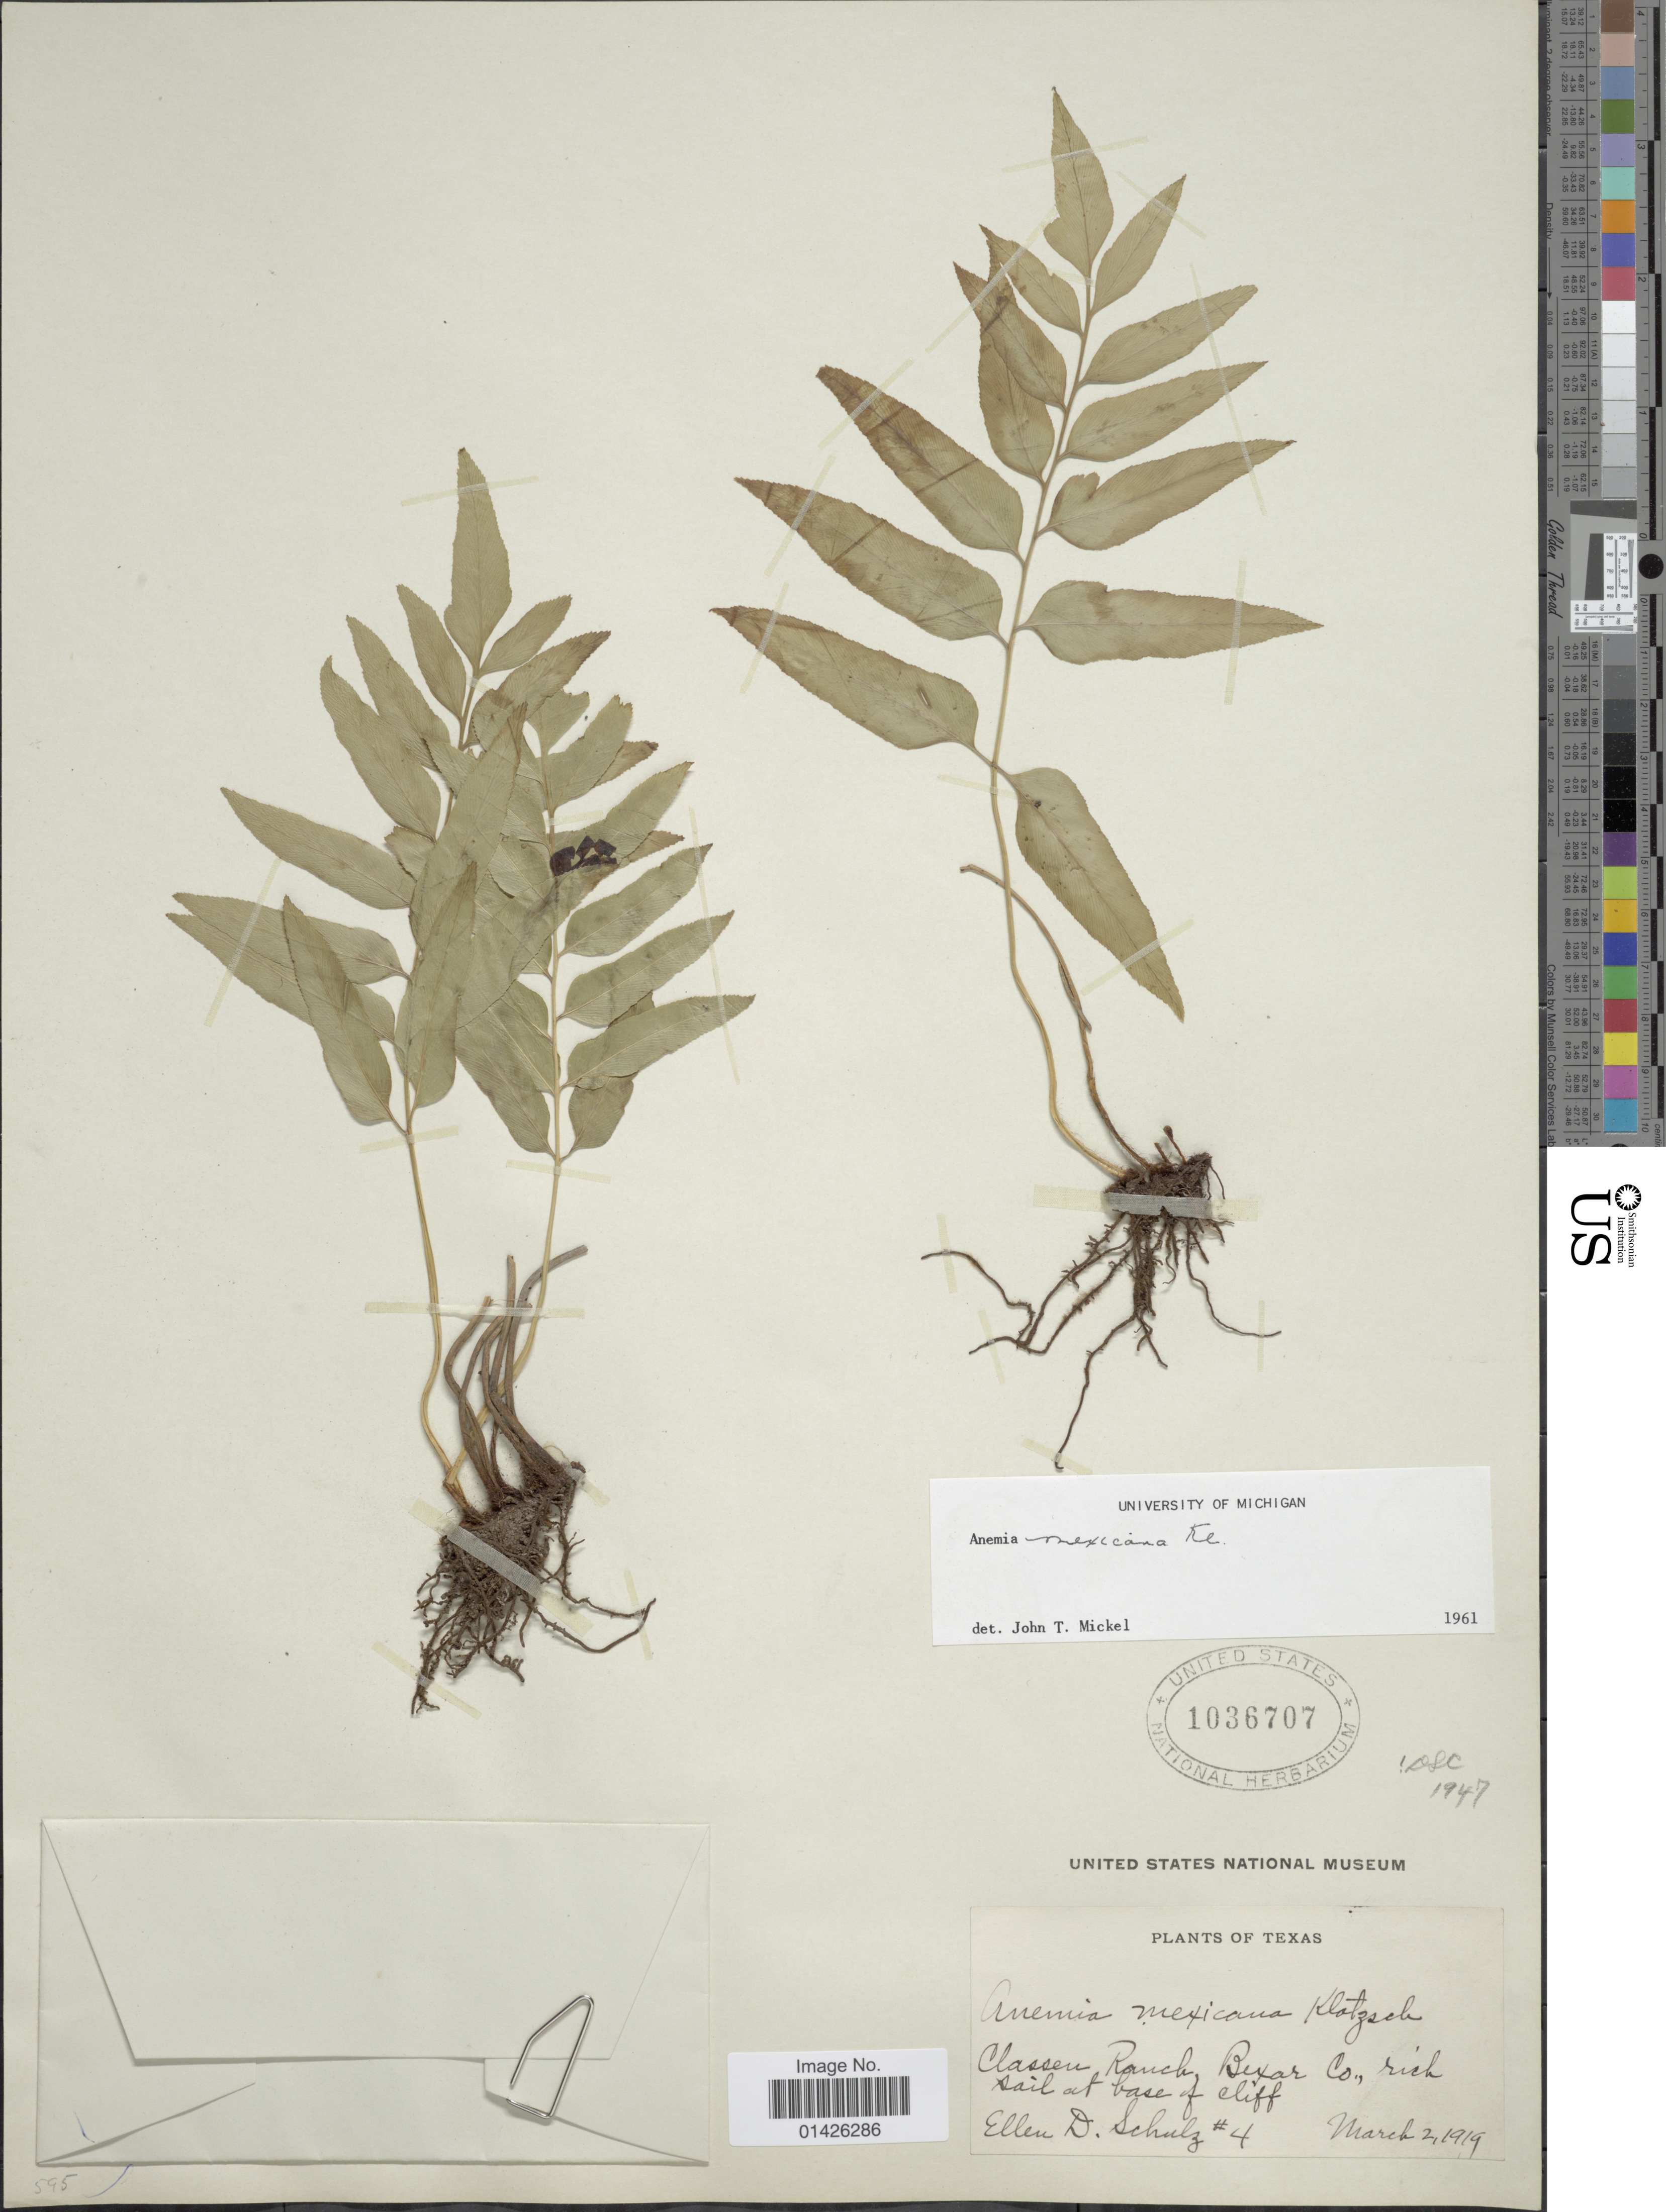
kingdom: Plantae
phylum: Tracheophyta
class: Polypodiopsida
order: Schizaeales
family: Anemiaceae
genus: Anemia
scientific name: Anemia mexicana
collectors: E. D. Schulz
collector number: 4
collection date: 1919-03-02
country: United States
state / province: Texas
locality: Classen Ranch, Bexar Co.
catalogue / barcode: US 1036707